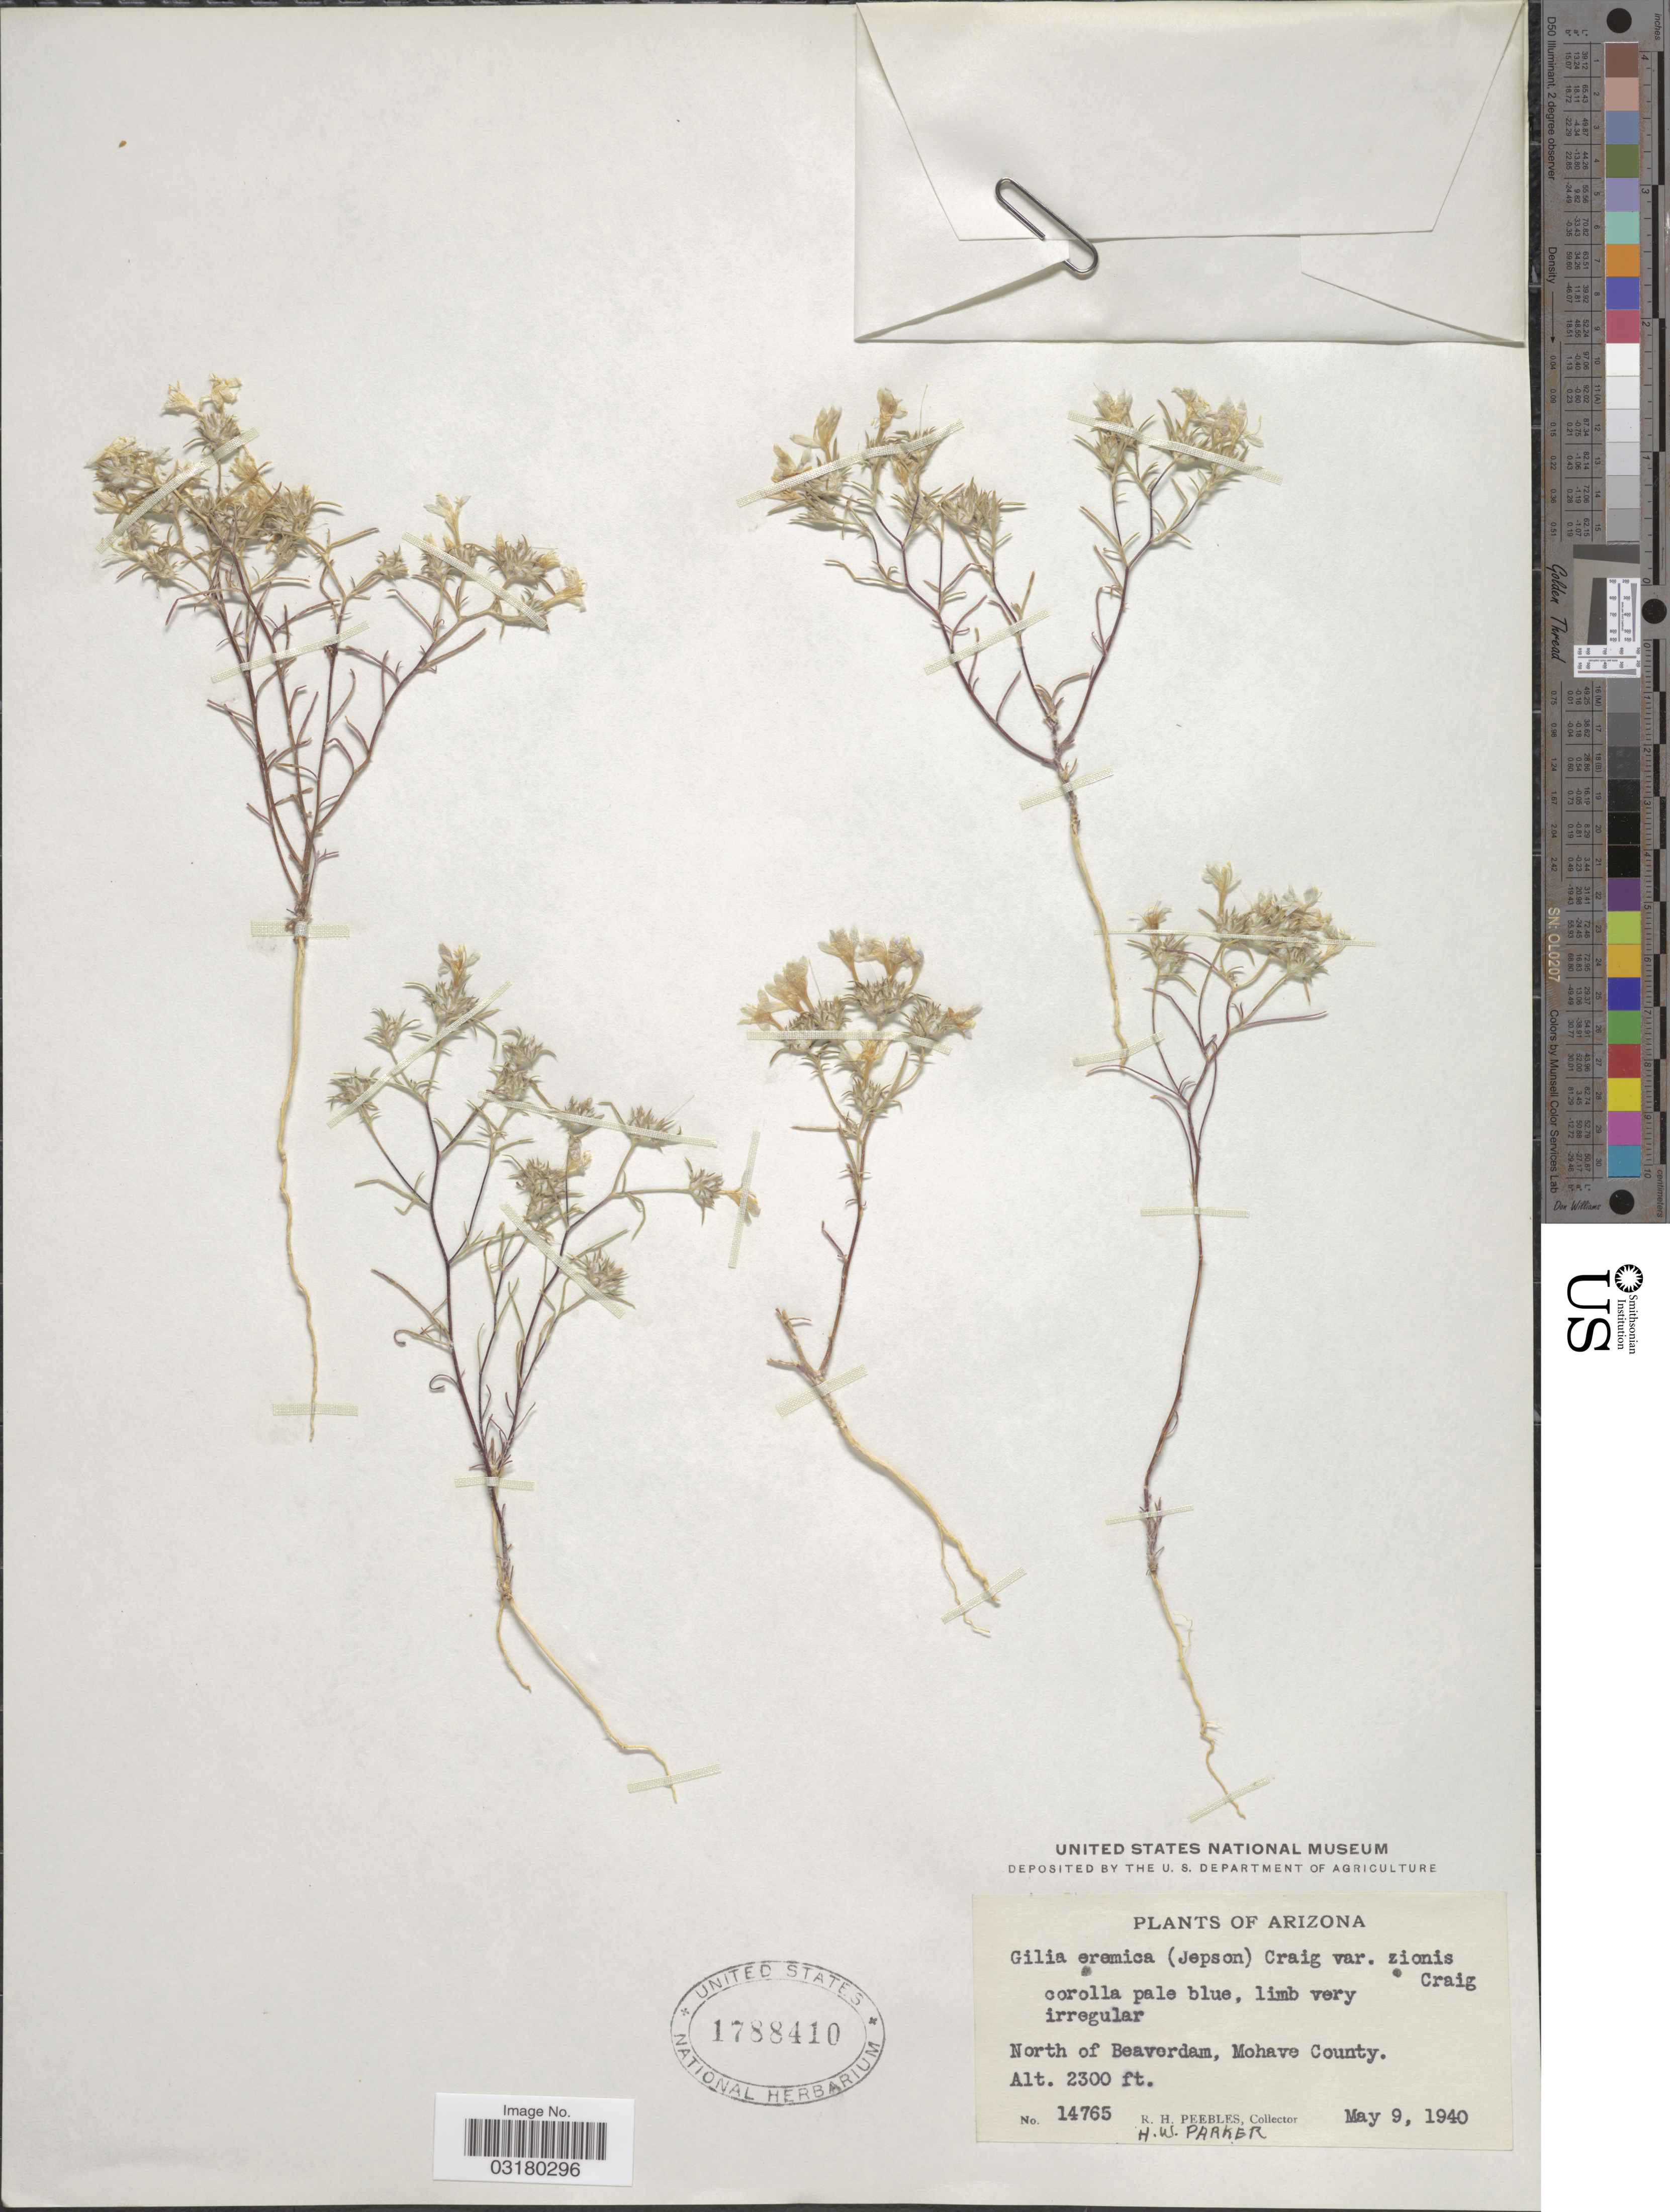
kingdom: Plantae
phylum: Tracheophyta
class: Magnoliopsida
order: Ericales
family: Polemoniaceae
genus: Eriastrum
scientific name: Eriastrum eremicum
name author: (Jeps.) H. Mason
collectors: R. H. Peebles & H. W. Parker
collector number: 14765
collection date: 1940-05-09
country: United States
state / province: Arizona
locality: North of Beaverdam, Mohave County.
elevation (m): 701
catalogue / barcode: US 1788410